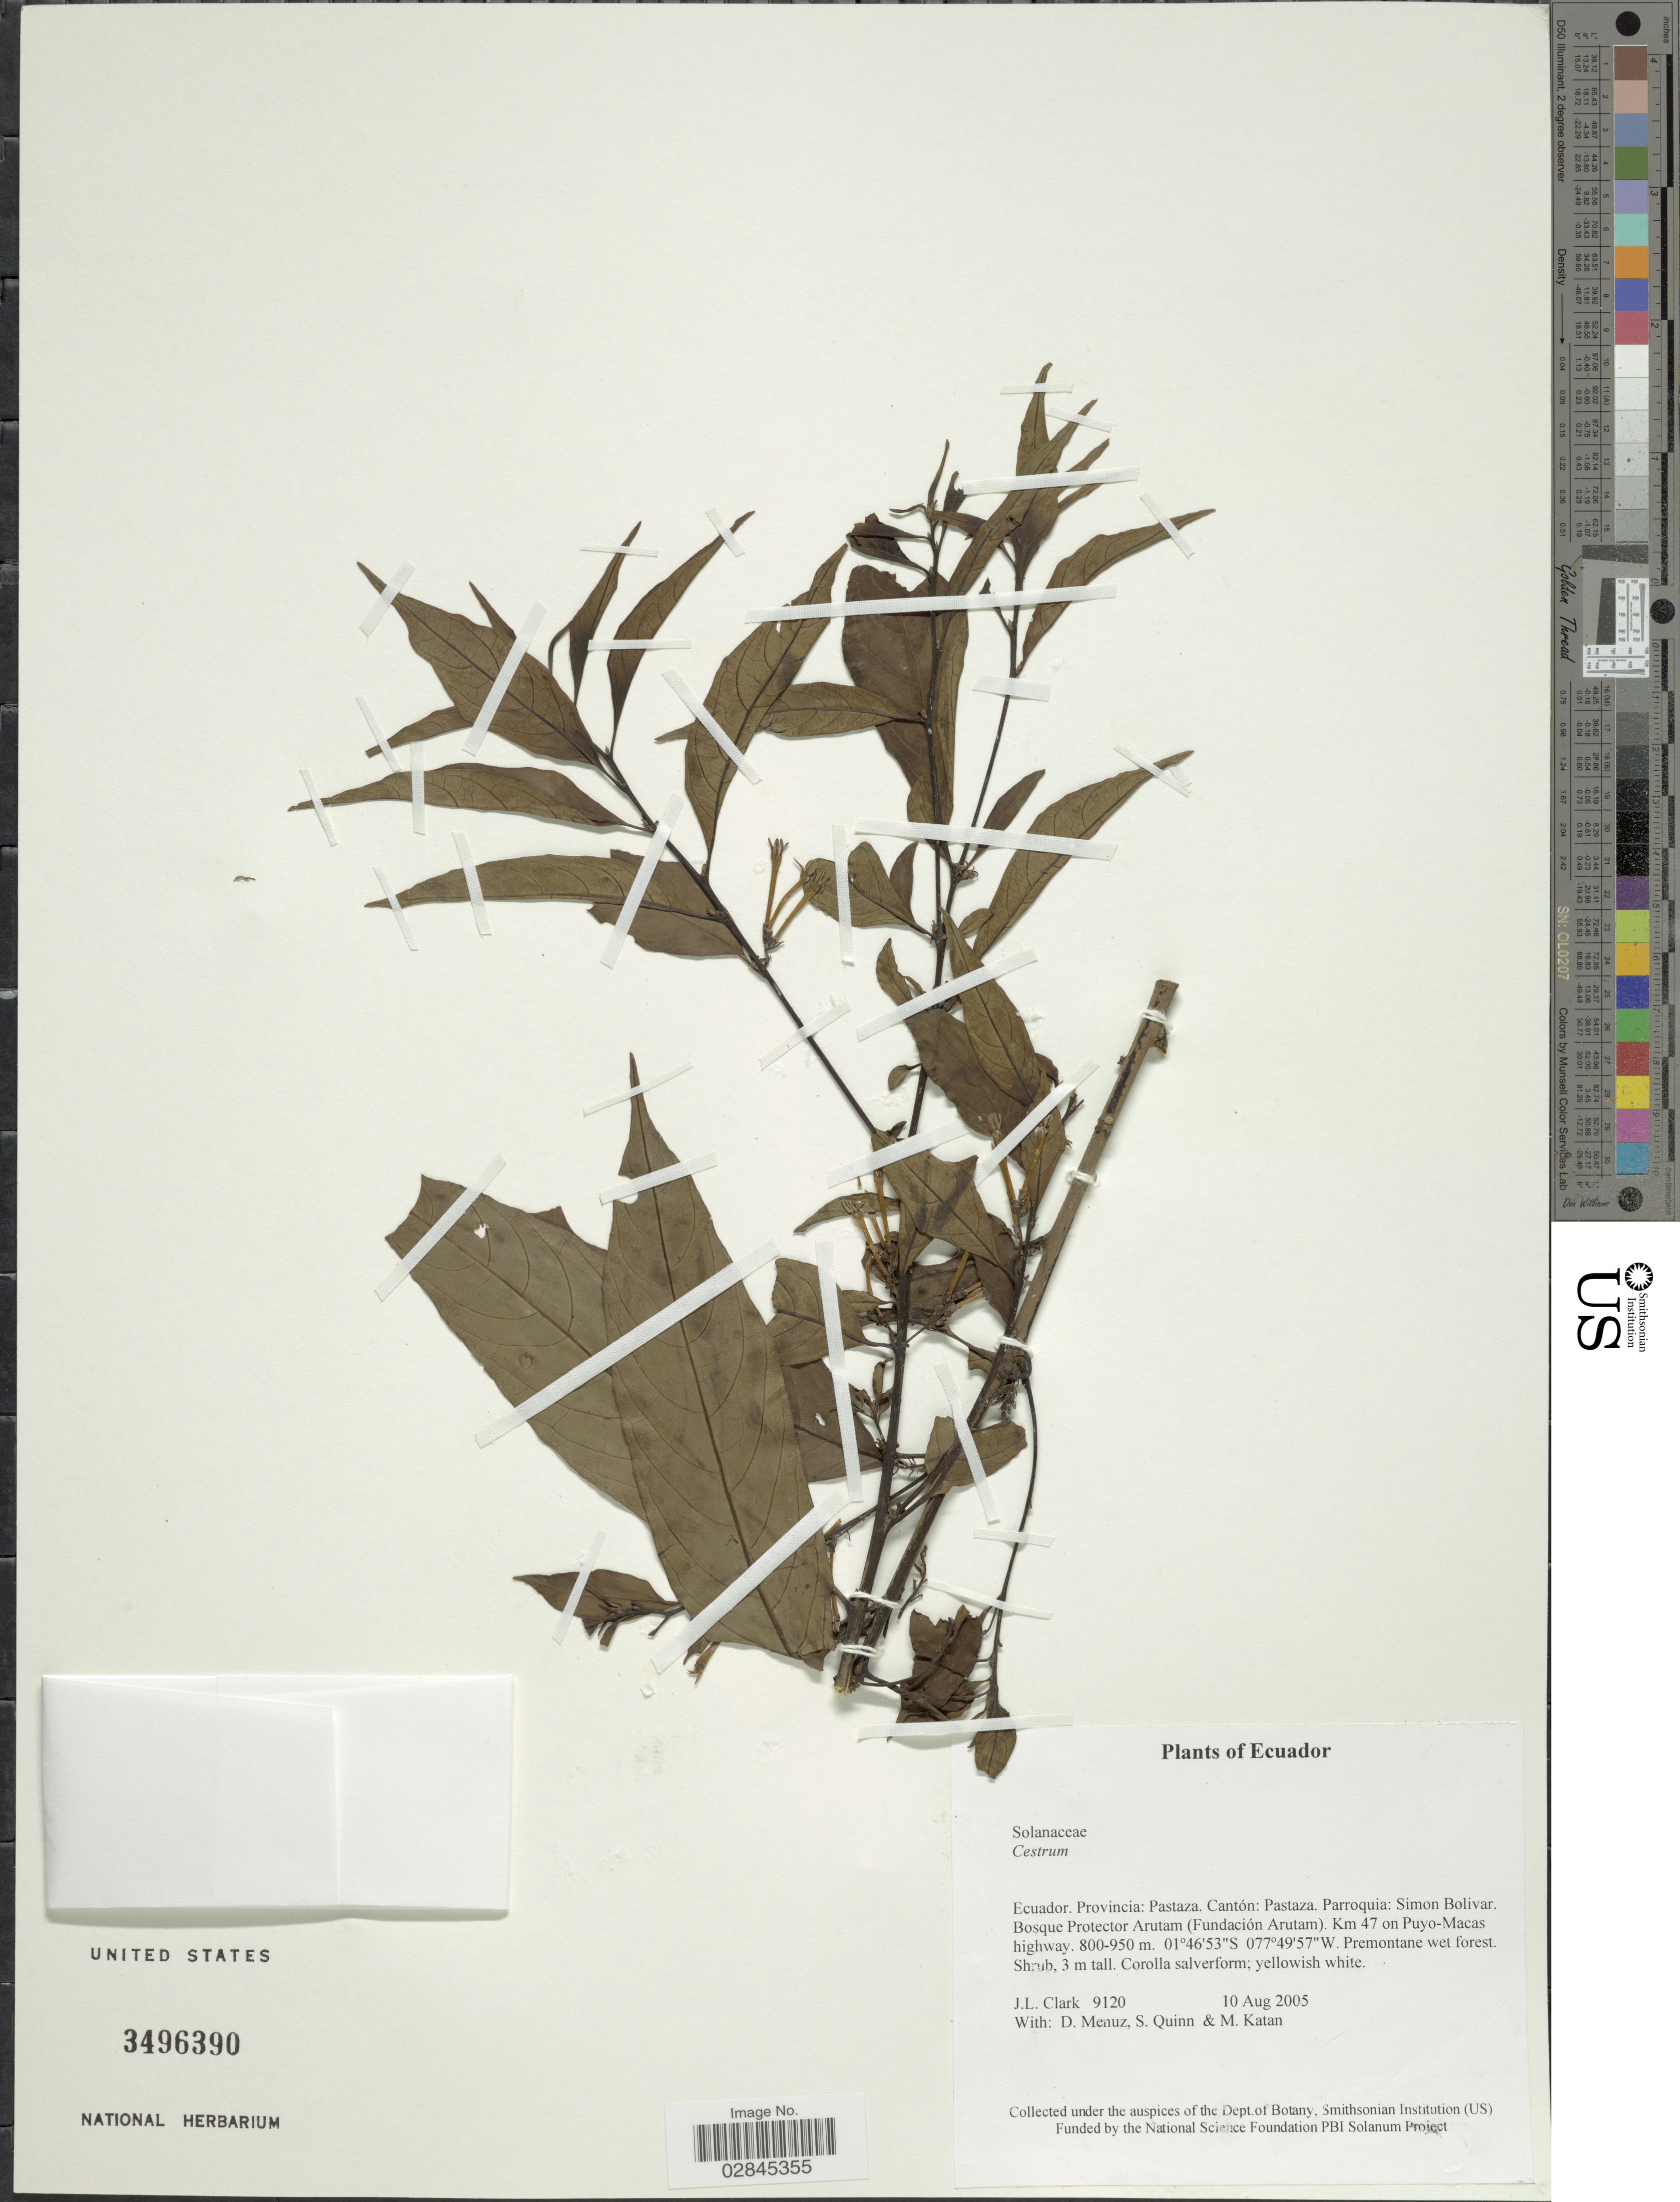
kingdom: Plantae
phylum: Tracheophyta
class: Magnoliopsida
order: Solanales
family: Solanaceae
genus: Cestrum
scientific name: Cestrum sp.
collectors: J. L. Clark, D. Menuz, S. Quinn & M. Katan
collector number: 9120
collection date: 2005-08-10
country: Ecuador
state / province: Pastaza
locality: Cantón: Pastaza. Parroquia: Simon Bolivar. Bosque Protector Arutam (Fundación Arutam). Km 47 on Puyo-Macas highway.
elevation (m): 800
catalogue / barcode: US 3496390